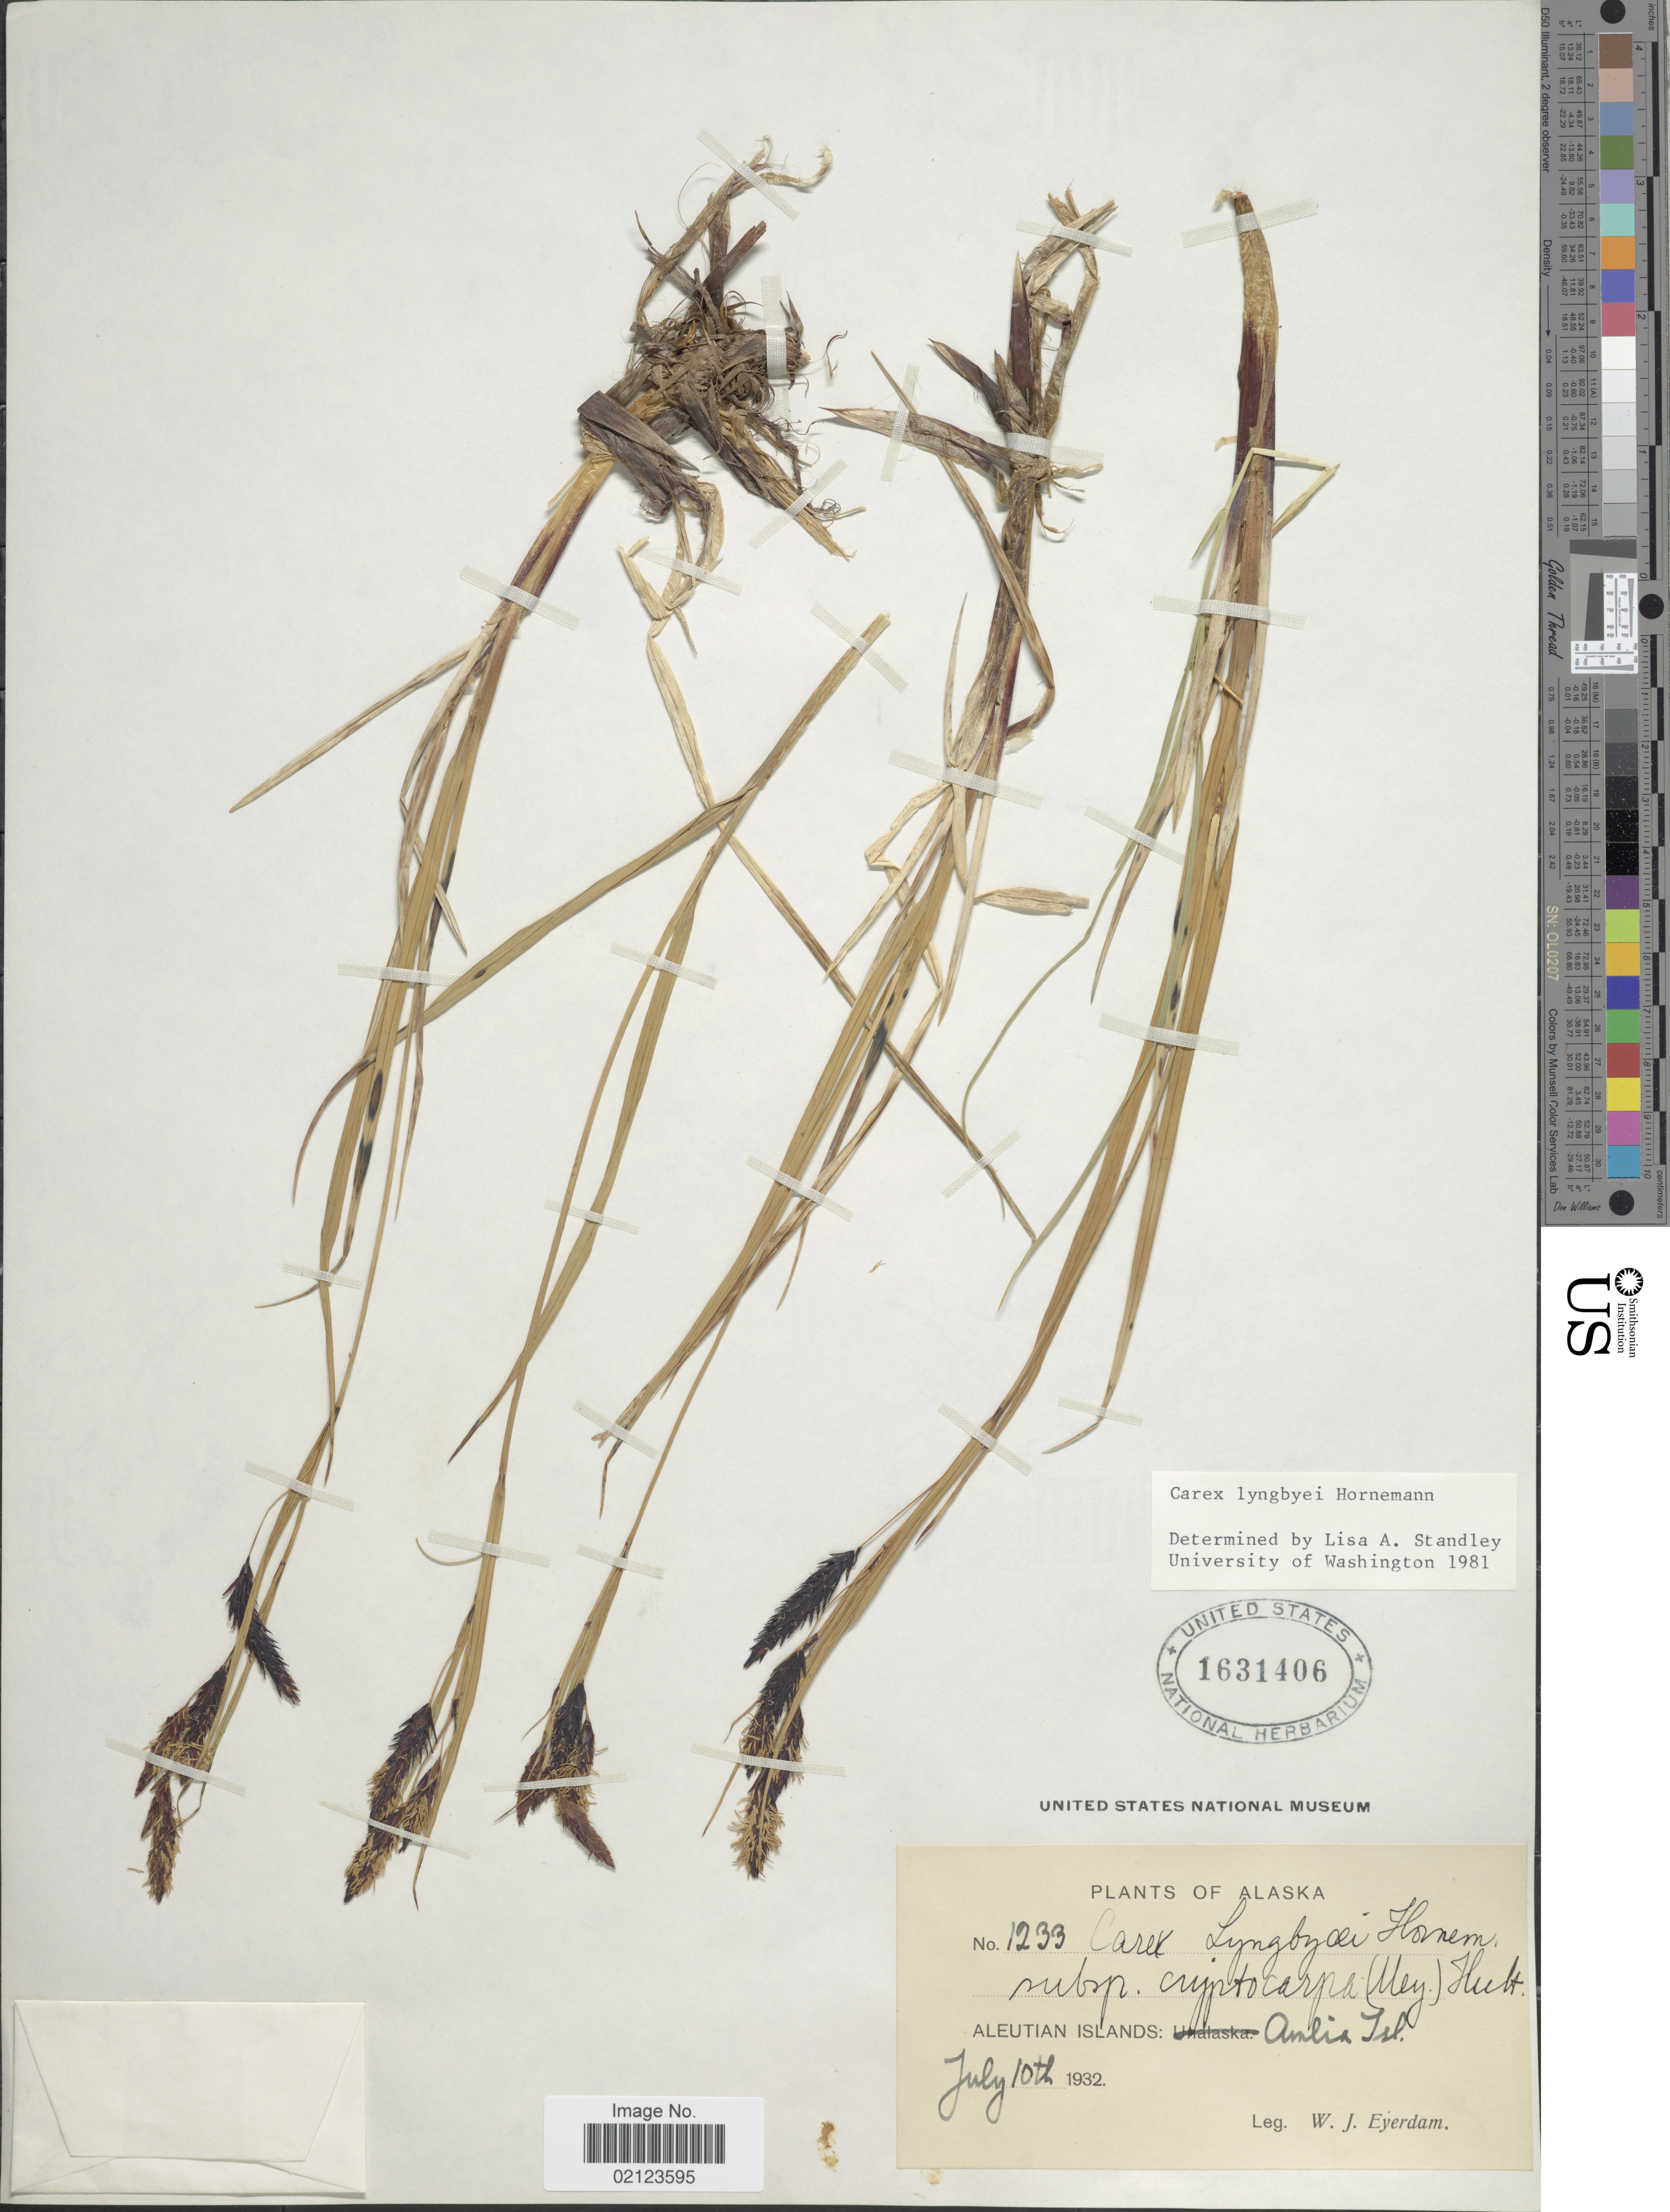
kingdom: Plantae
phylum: Tracheophyta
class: Liliopsida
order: Poales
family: Cyperaceae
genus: Carex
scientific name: Carex lyngbyei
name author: Hornem.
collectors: W. J. Eyerdam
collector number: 1233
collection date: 1932-07-10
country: United States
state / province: Alaska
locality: Aleutian Islands: Amlia Isl.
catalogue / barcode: US 1631406